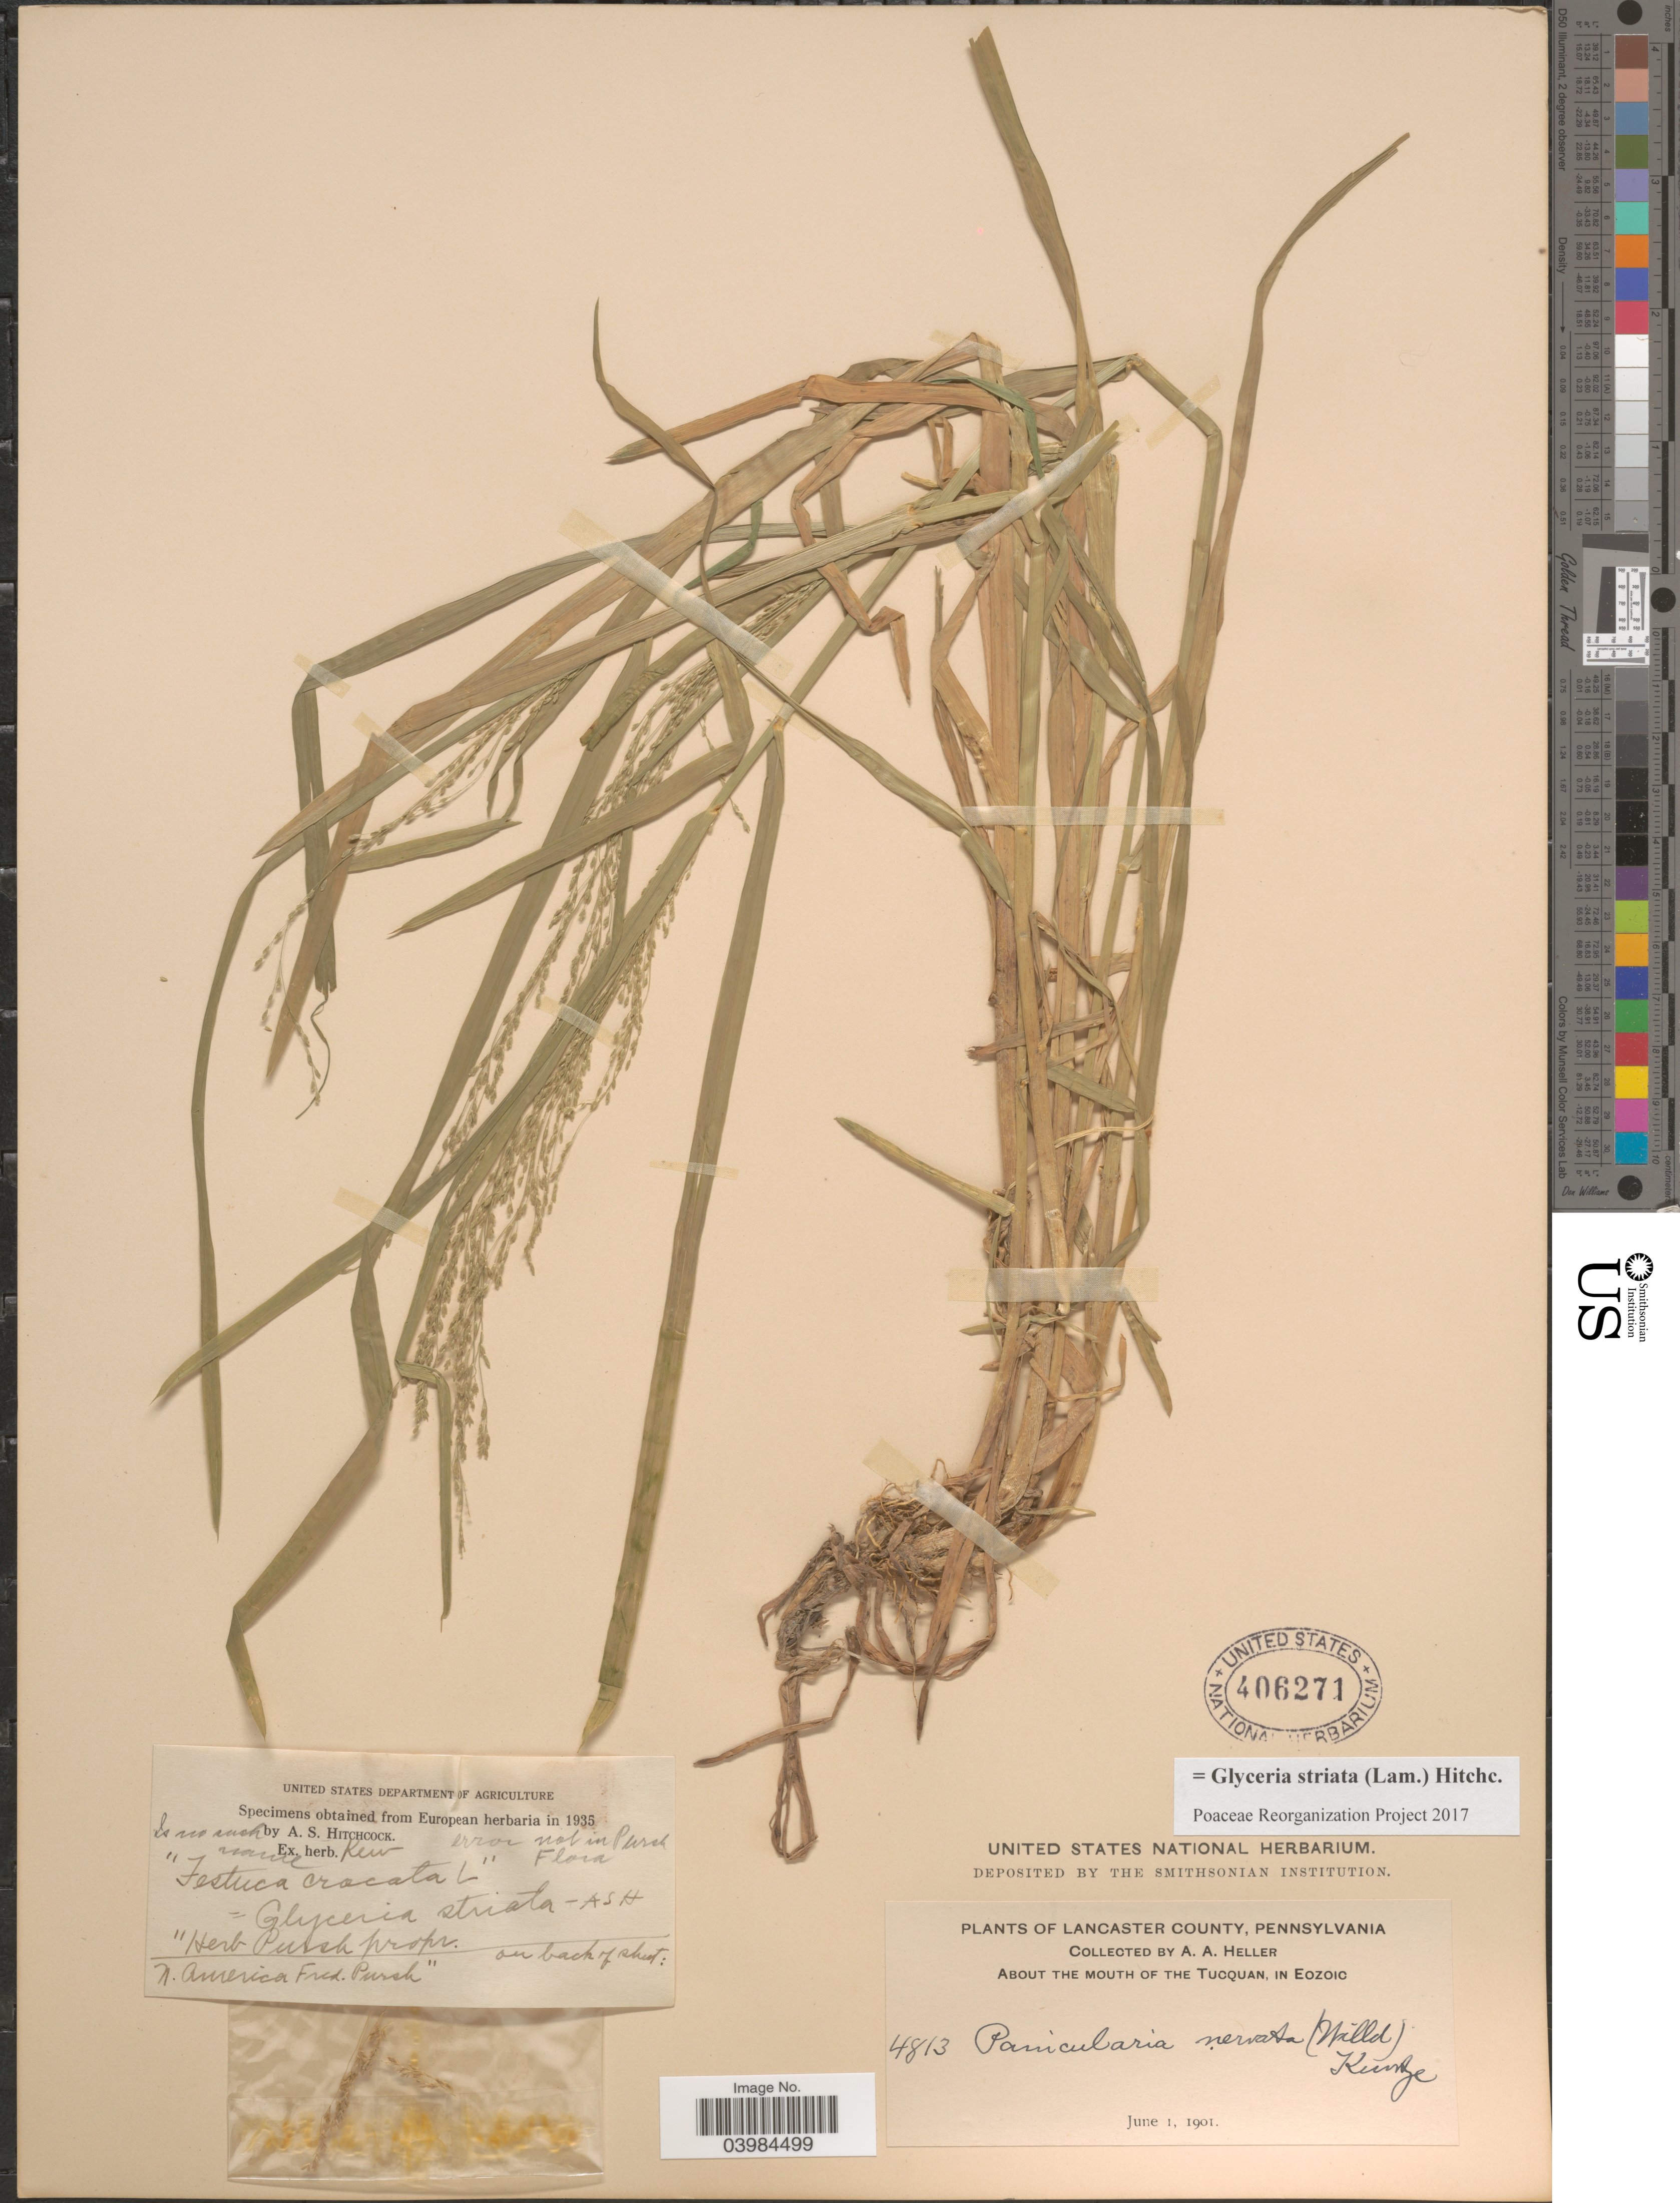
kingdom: Plantae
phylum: Tracheophyta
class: Liliopsida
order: Poales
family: Poaceae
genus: Glyceria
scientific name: Glyceria striata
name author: (Lam.) Hitchc.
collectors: A. A. Heller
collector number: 4813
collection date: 1901-06-01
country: United States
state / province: Pennsylvania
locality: Lancaster County. About the mouth of the Tucquan, in Eozoic.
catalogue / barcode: US 406271